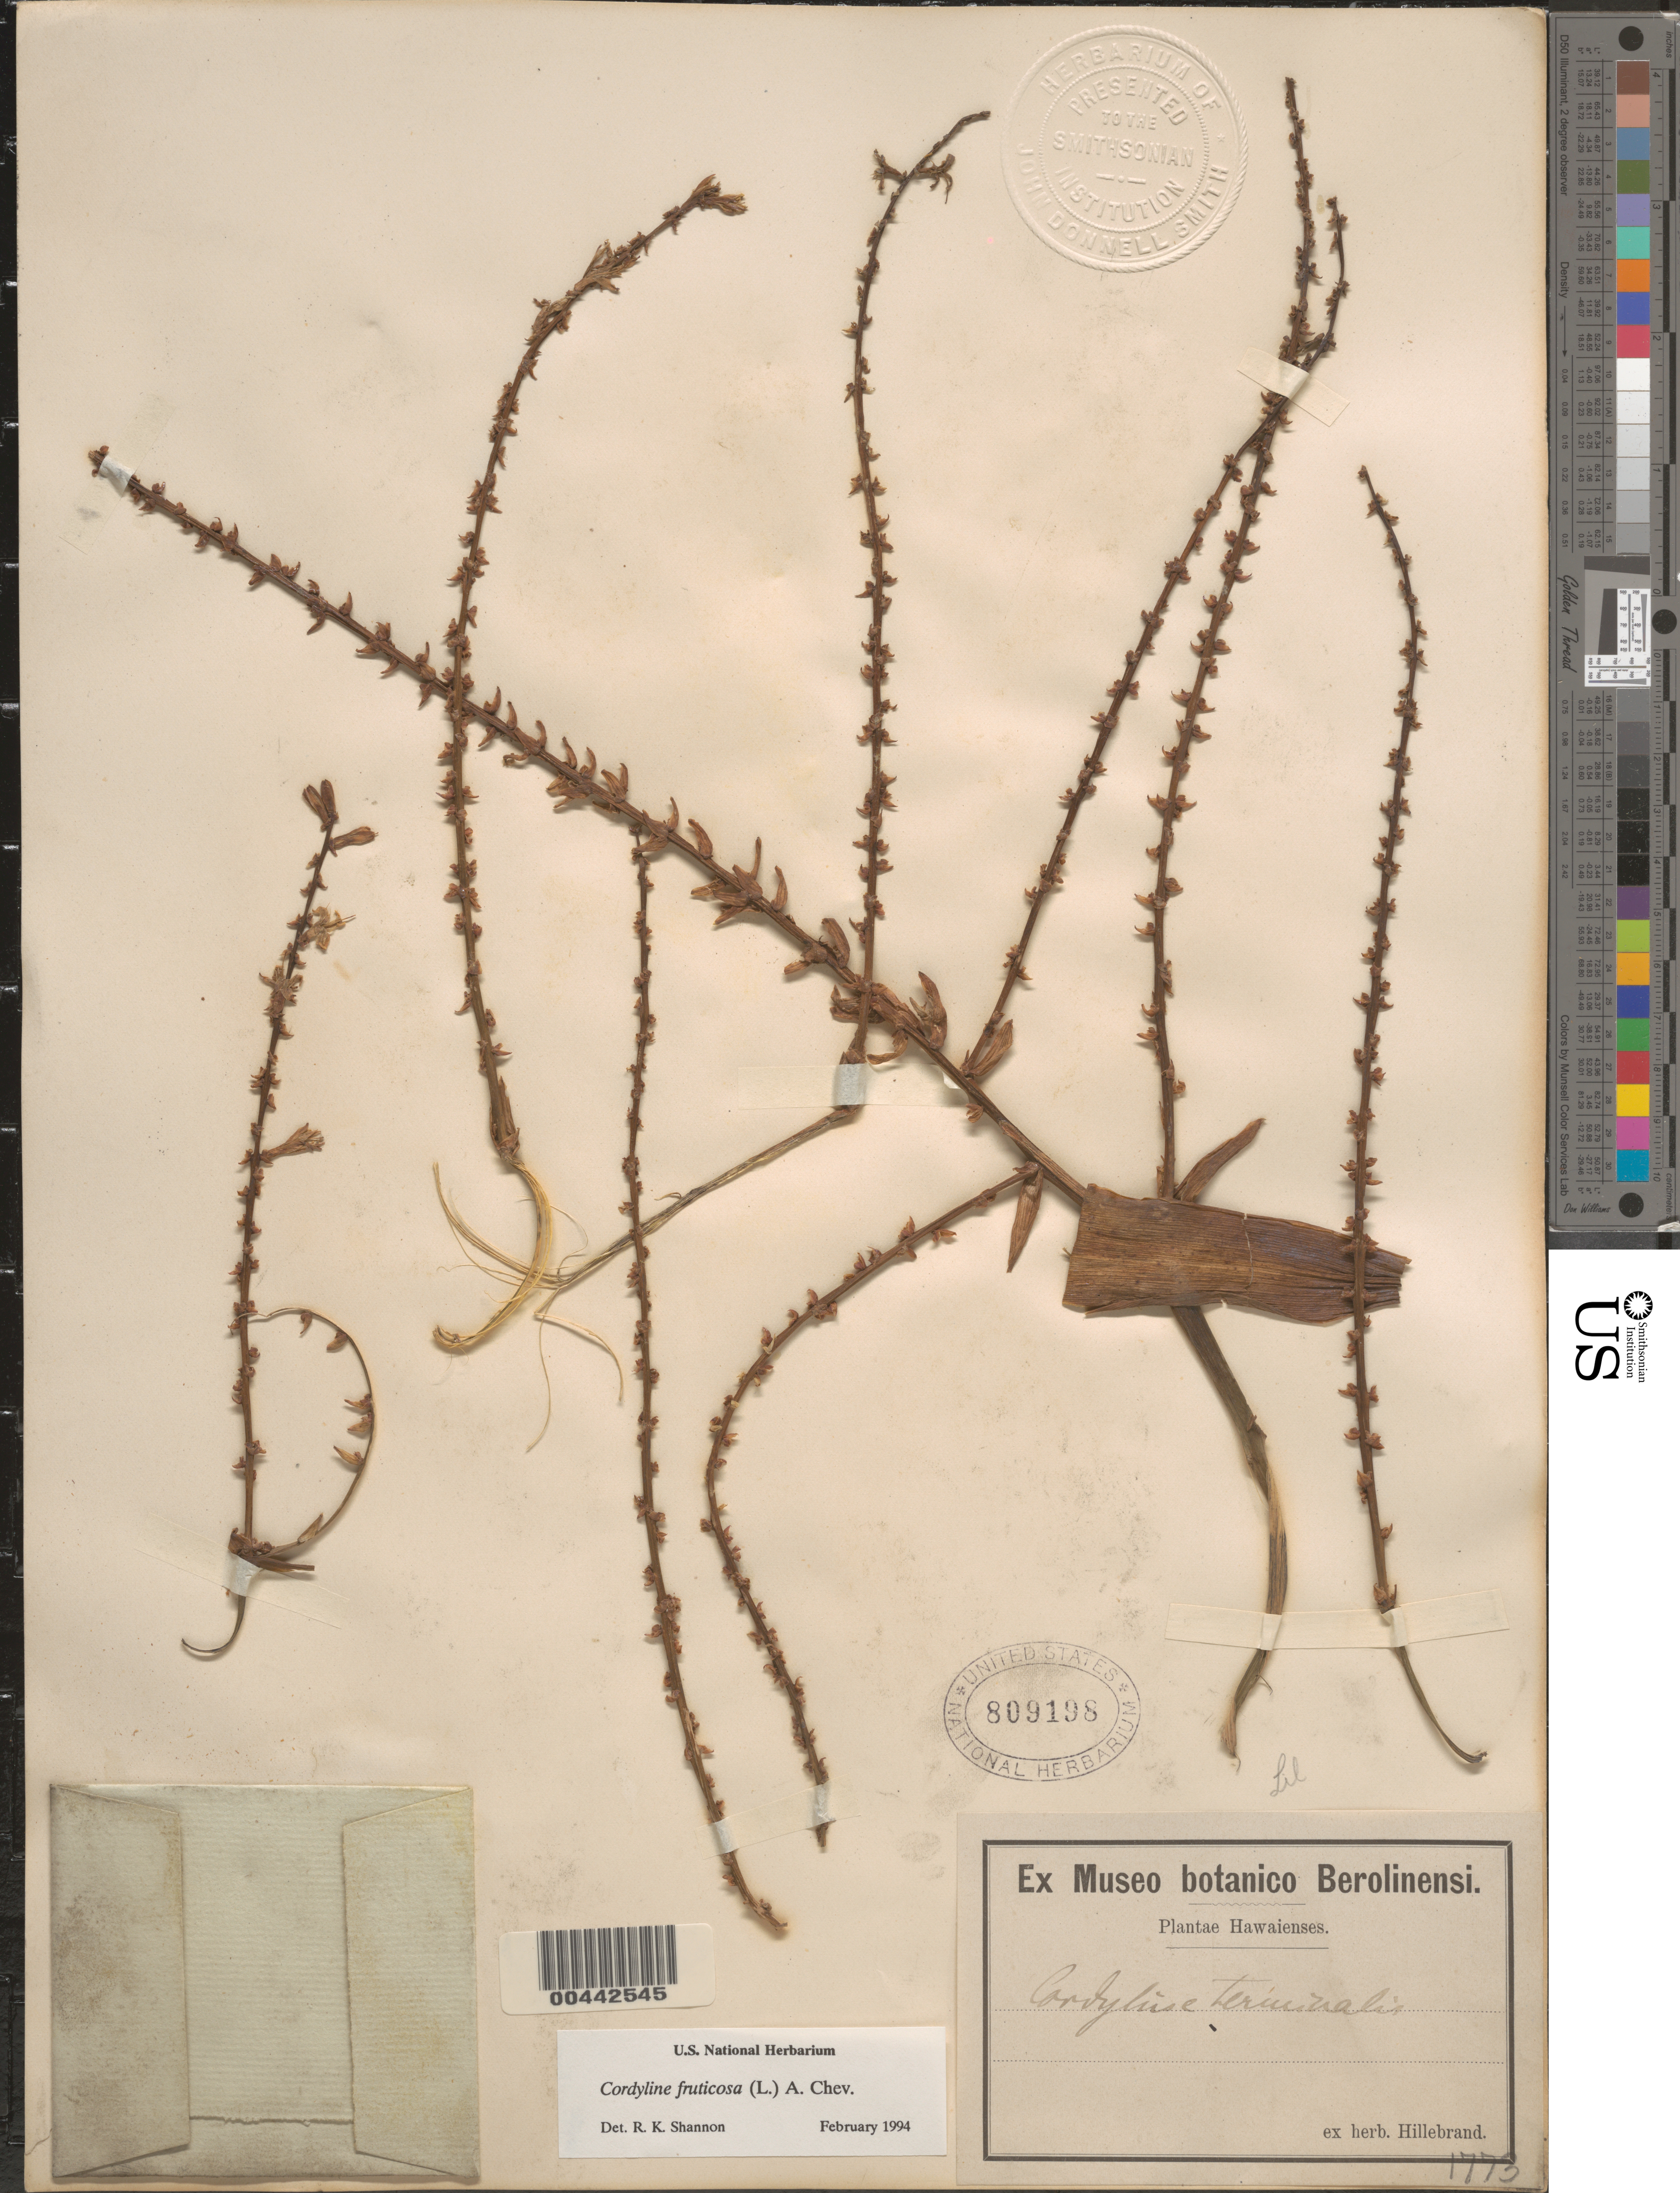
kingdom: Plantae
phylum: Tracheophyta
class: Liliopsida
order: Asparagales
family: Asparagaceae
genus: Cordyline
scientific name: Cordyline fruticosa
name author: (L.) A. Chev.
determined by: Shannon, R. K., (UNITED STATES)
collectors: W. Hillebrand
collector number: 1773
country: United States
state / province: Hawaii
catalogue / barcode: US 809198